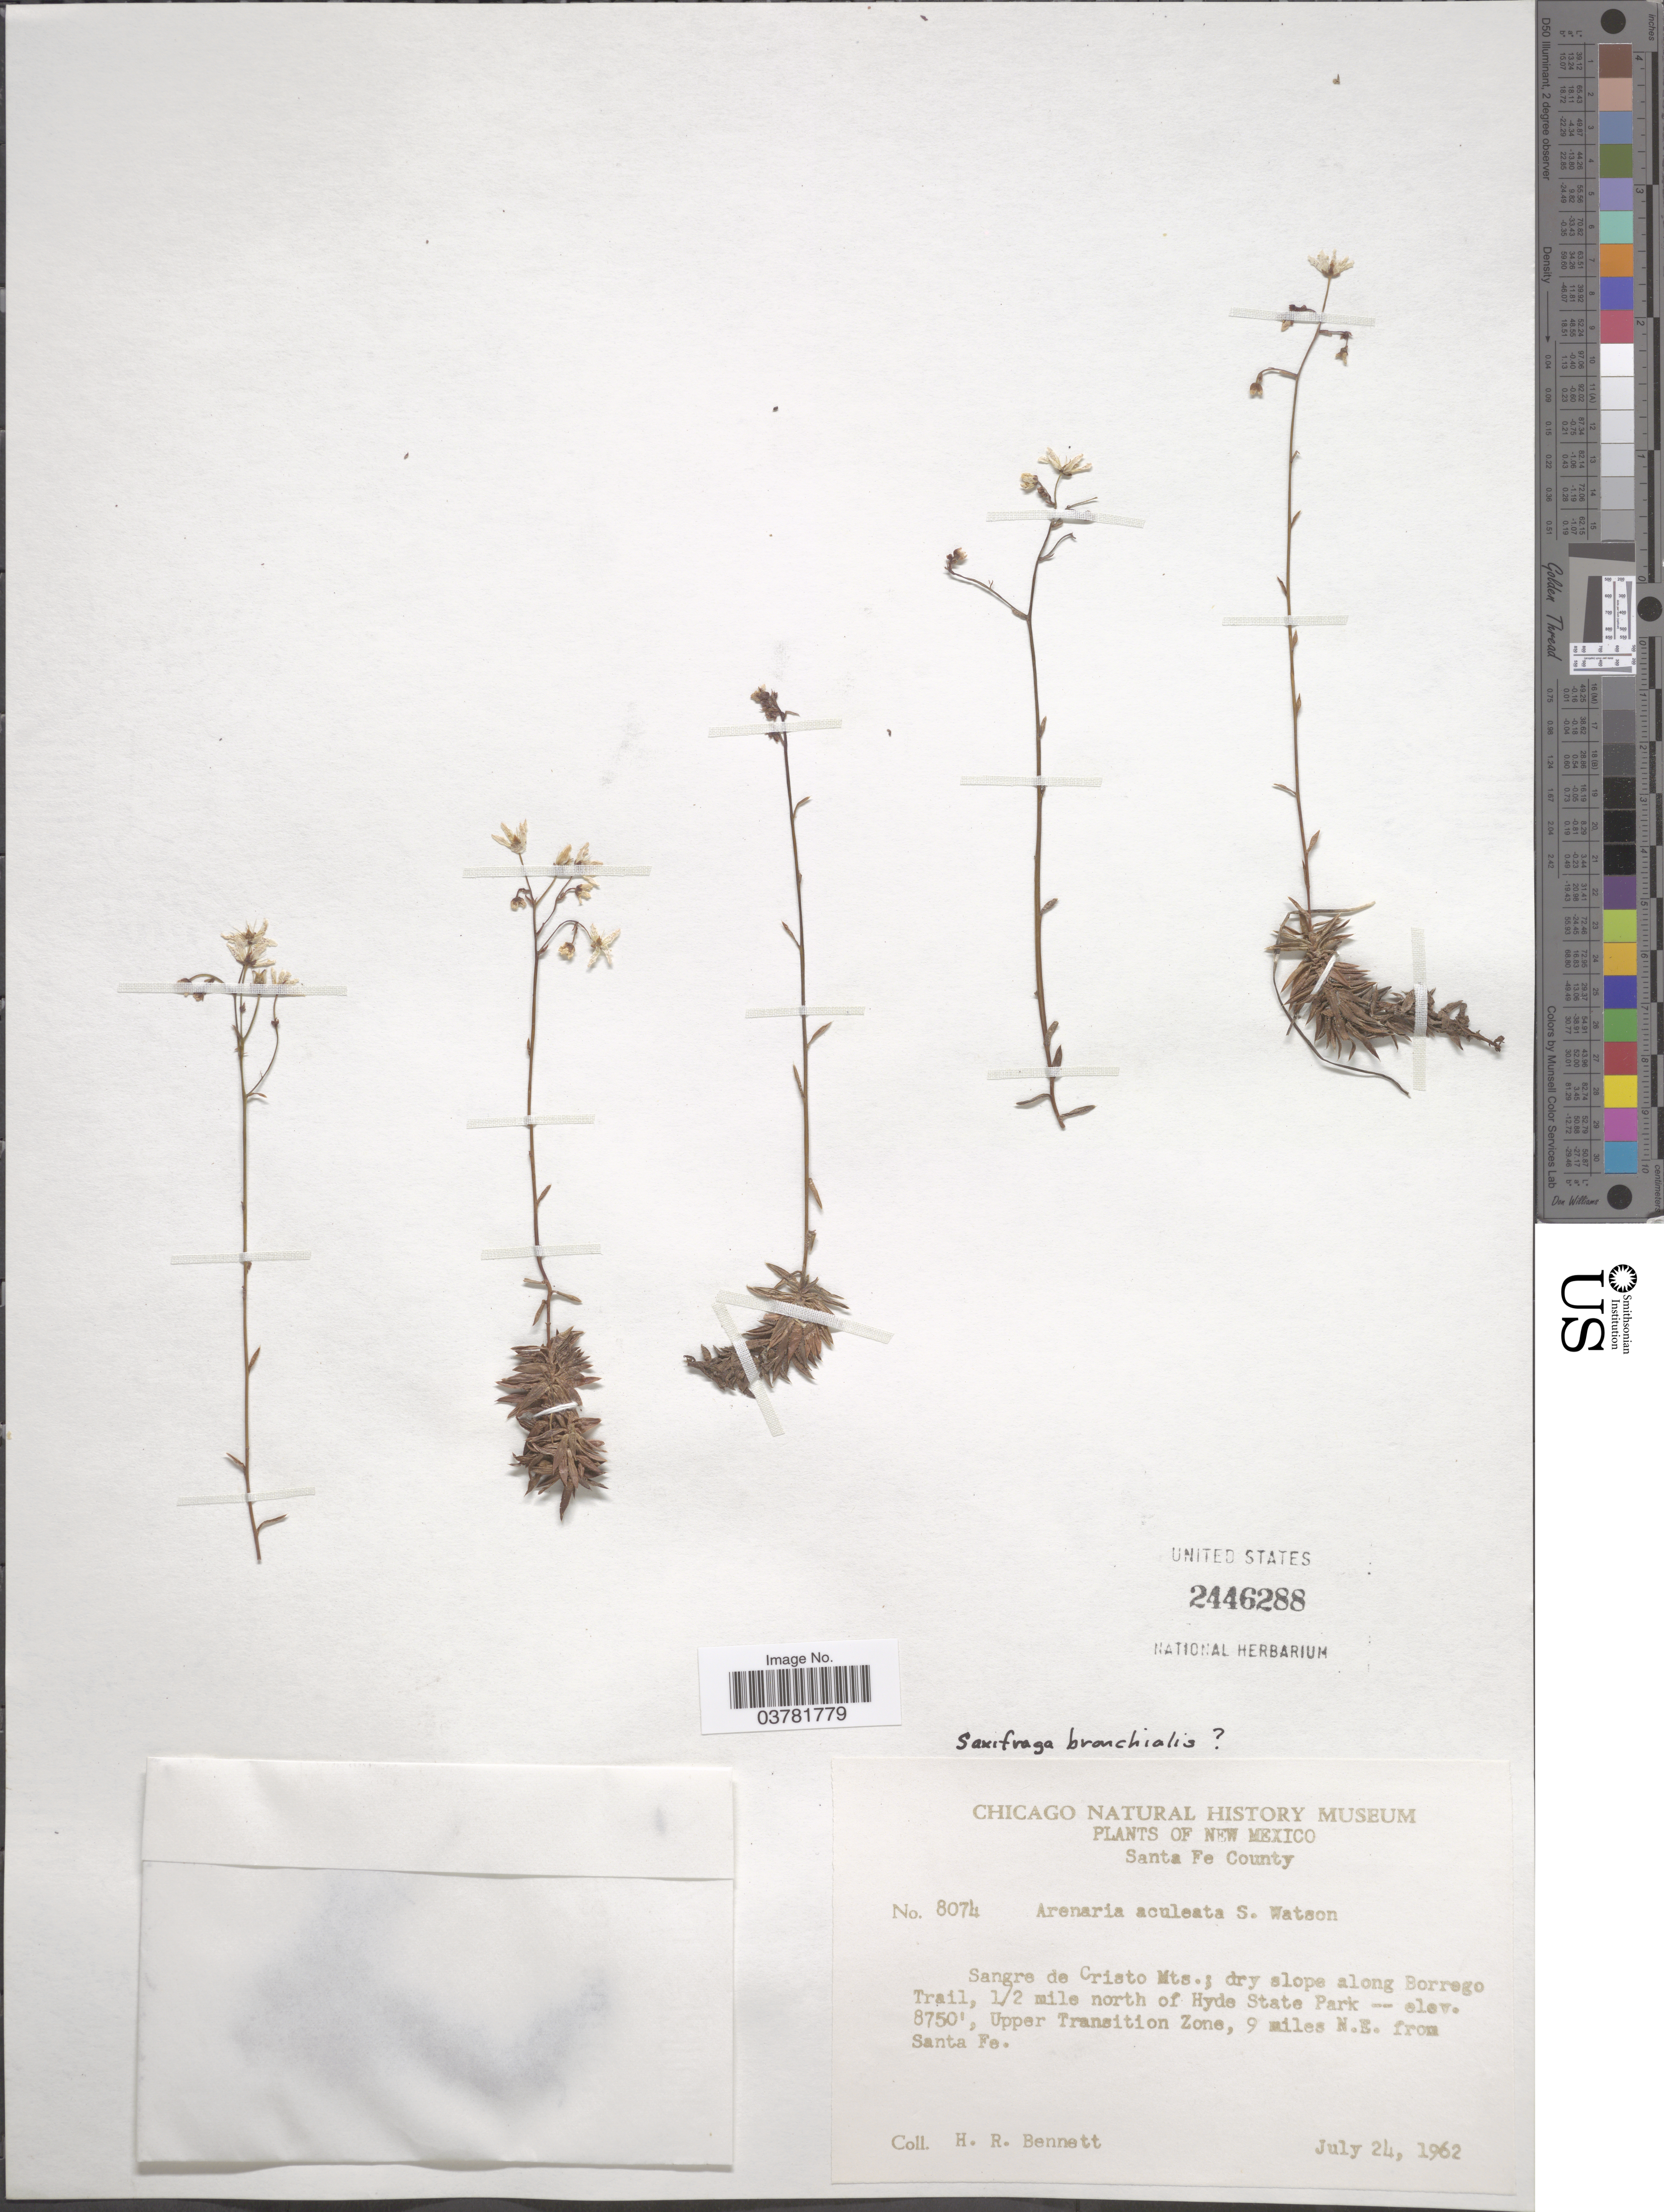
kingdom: Plantae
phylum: Tracheophyta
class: Magnoliopsida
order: Saxifragales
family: Saxifragaceae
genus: Saxifraga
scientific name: Saxifraga sp.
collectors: H. R. Bennett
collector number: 8074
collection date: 1962-07-24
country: United States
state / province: New Mexico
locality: Santa Fe County. Sangre de Cristo Mts.; dry slope along Borrego Trail, ½ mile north of Hyde State Park, Upper Transition Zone, 9 miles N.E. from Santa Fe.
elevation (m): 2667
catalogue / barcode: US 2446288